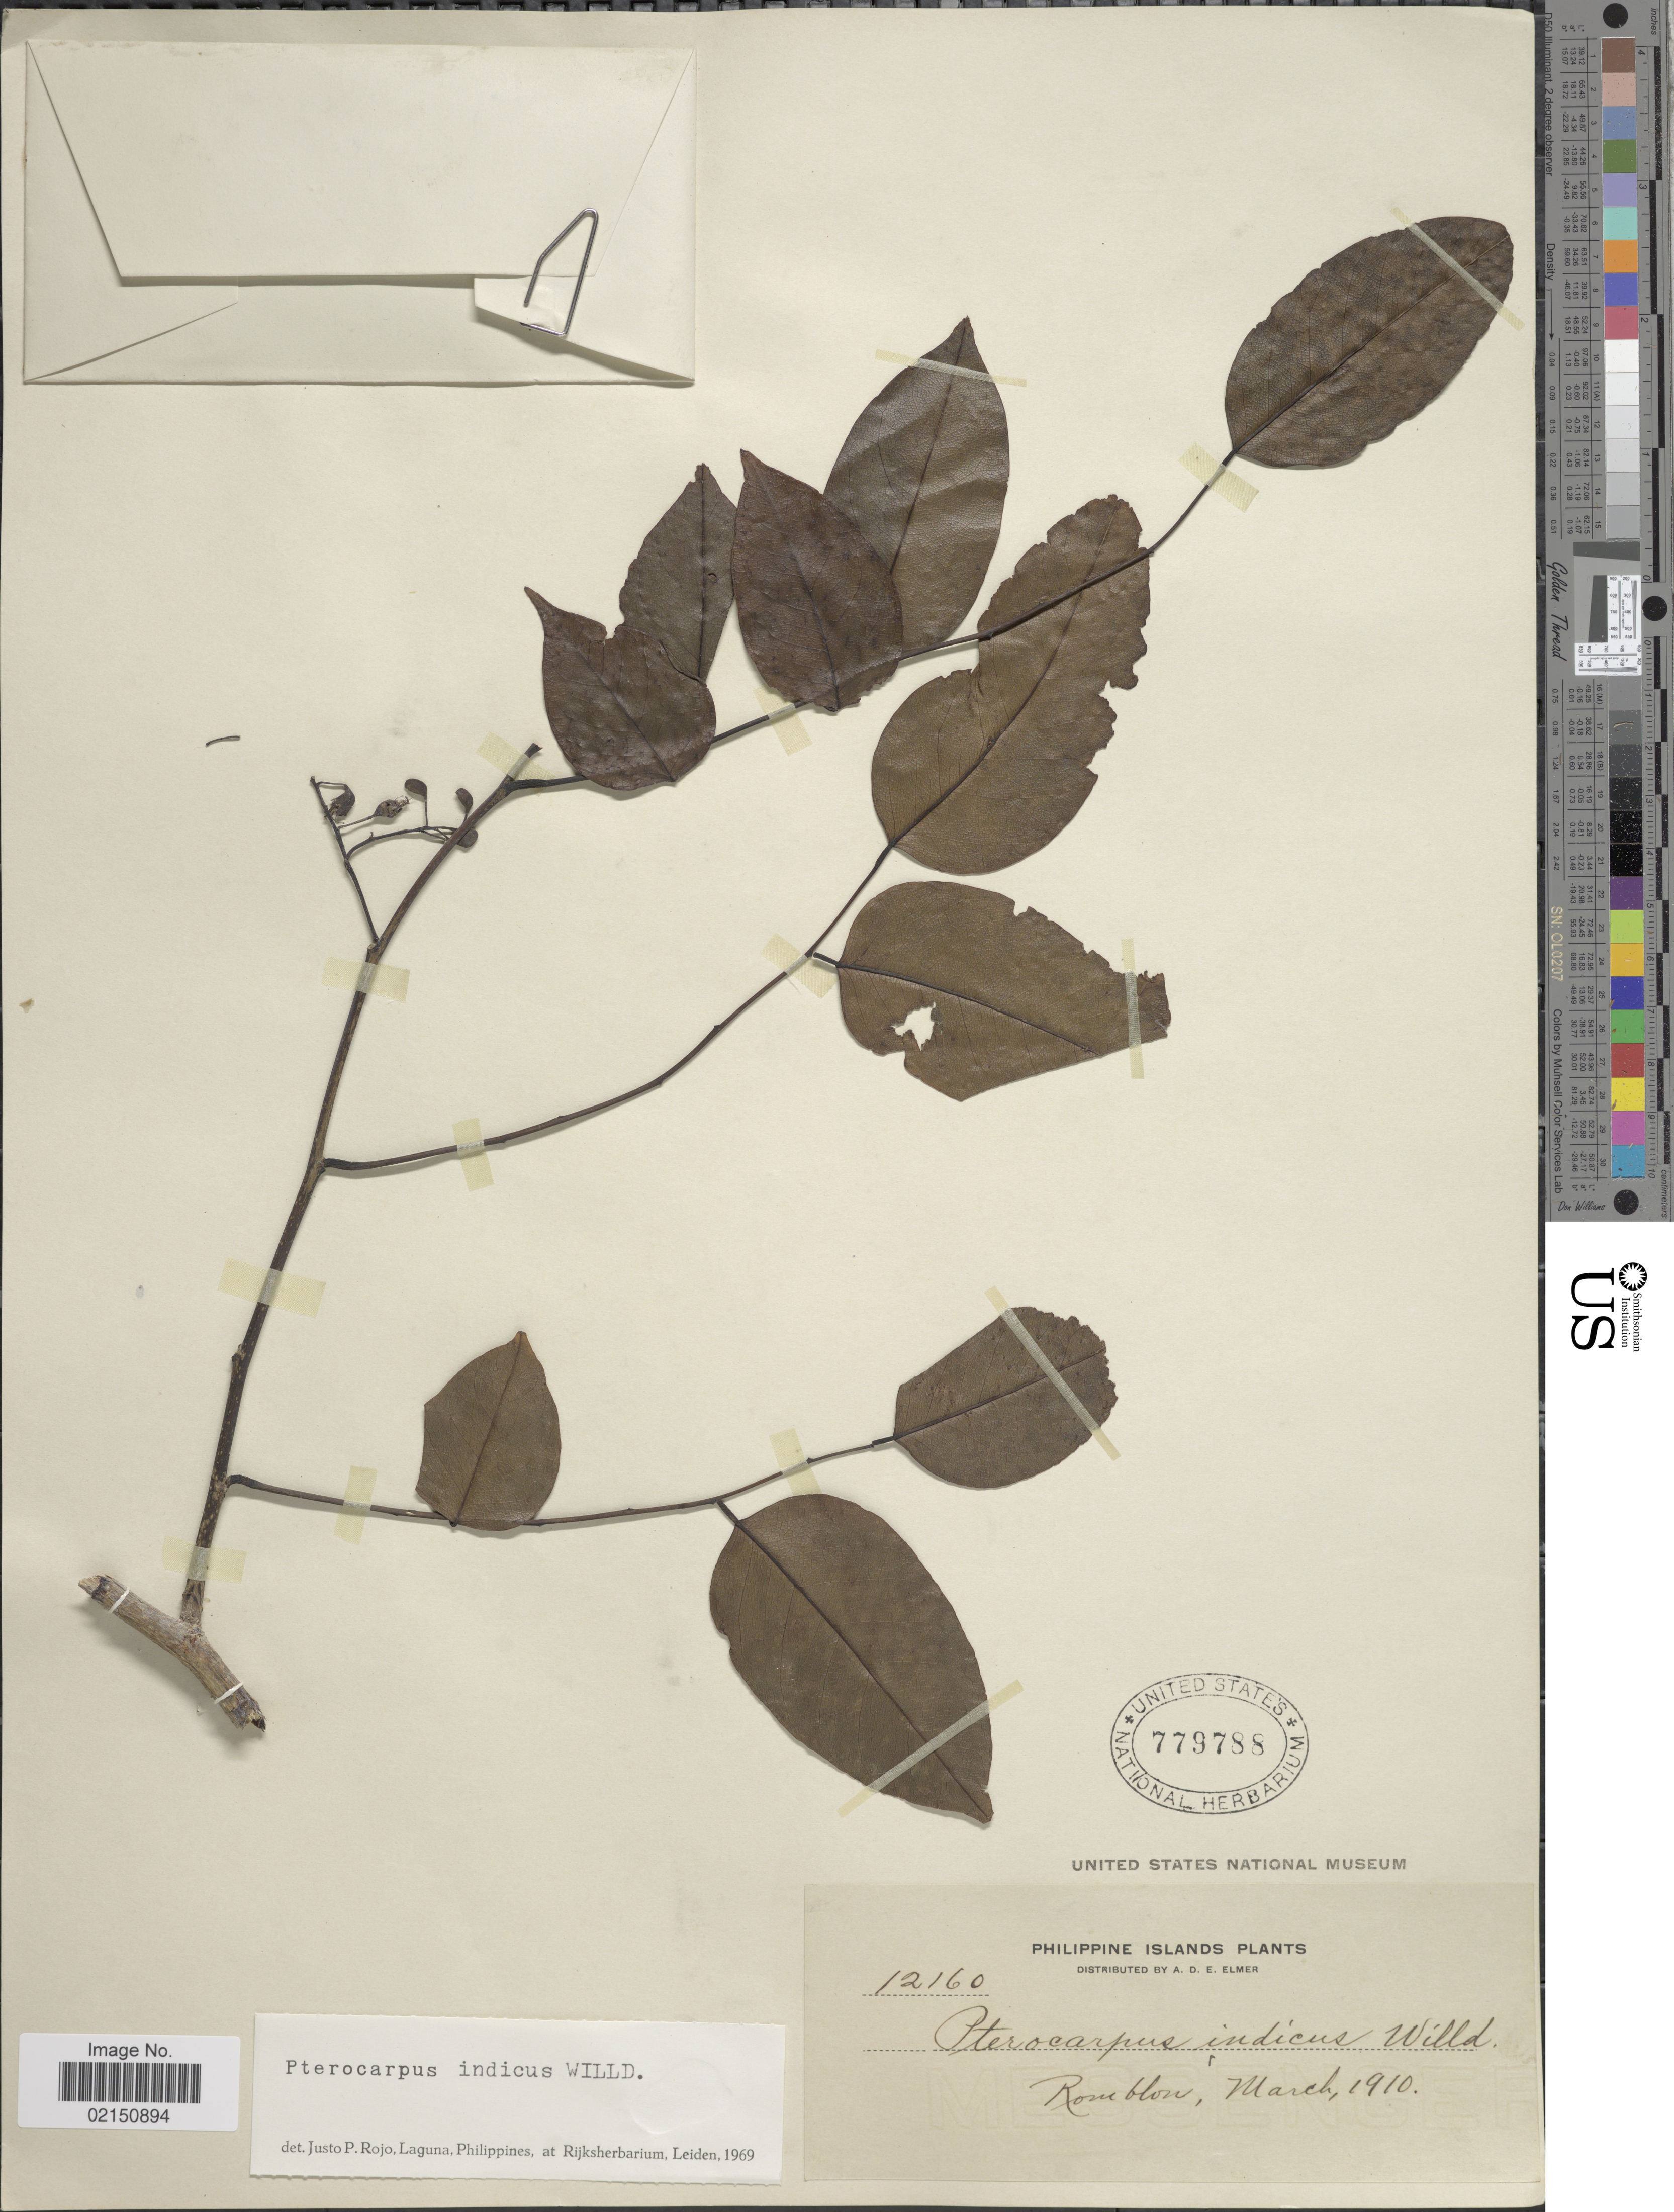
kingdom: Plantae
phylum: Tracheophyta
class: Magnoliopsida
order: Fabales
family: Fabaceae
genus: Pterocarpus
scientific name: Pterocarpus indicus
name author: Willd.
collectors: A. D. E. Elmer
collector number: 12160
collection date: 1910-03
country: Philippines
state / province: Mimaropa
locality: Philippine Islands, Romblon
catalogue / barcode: US 779788